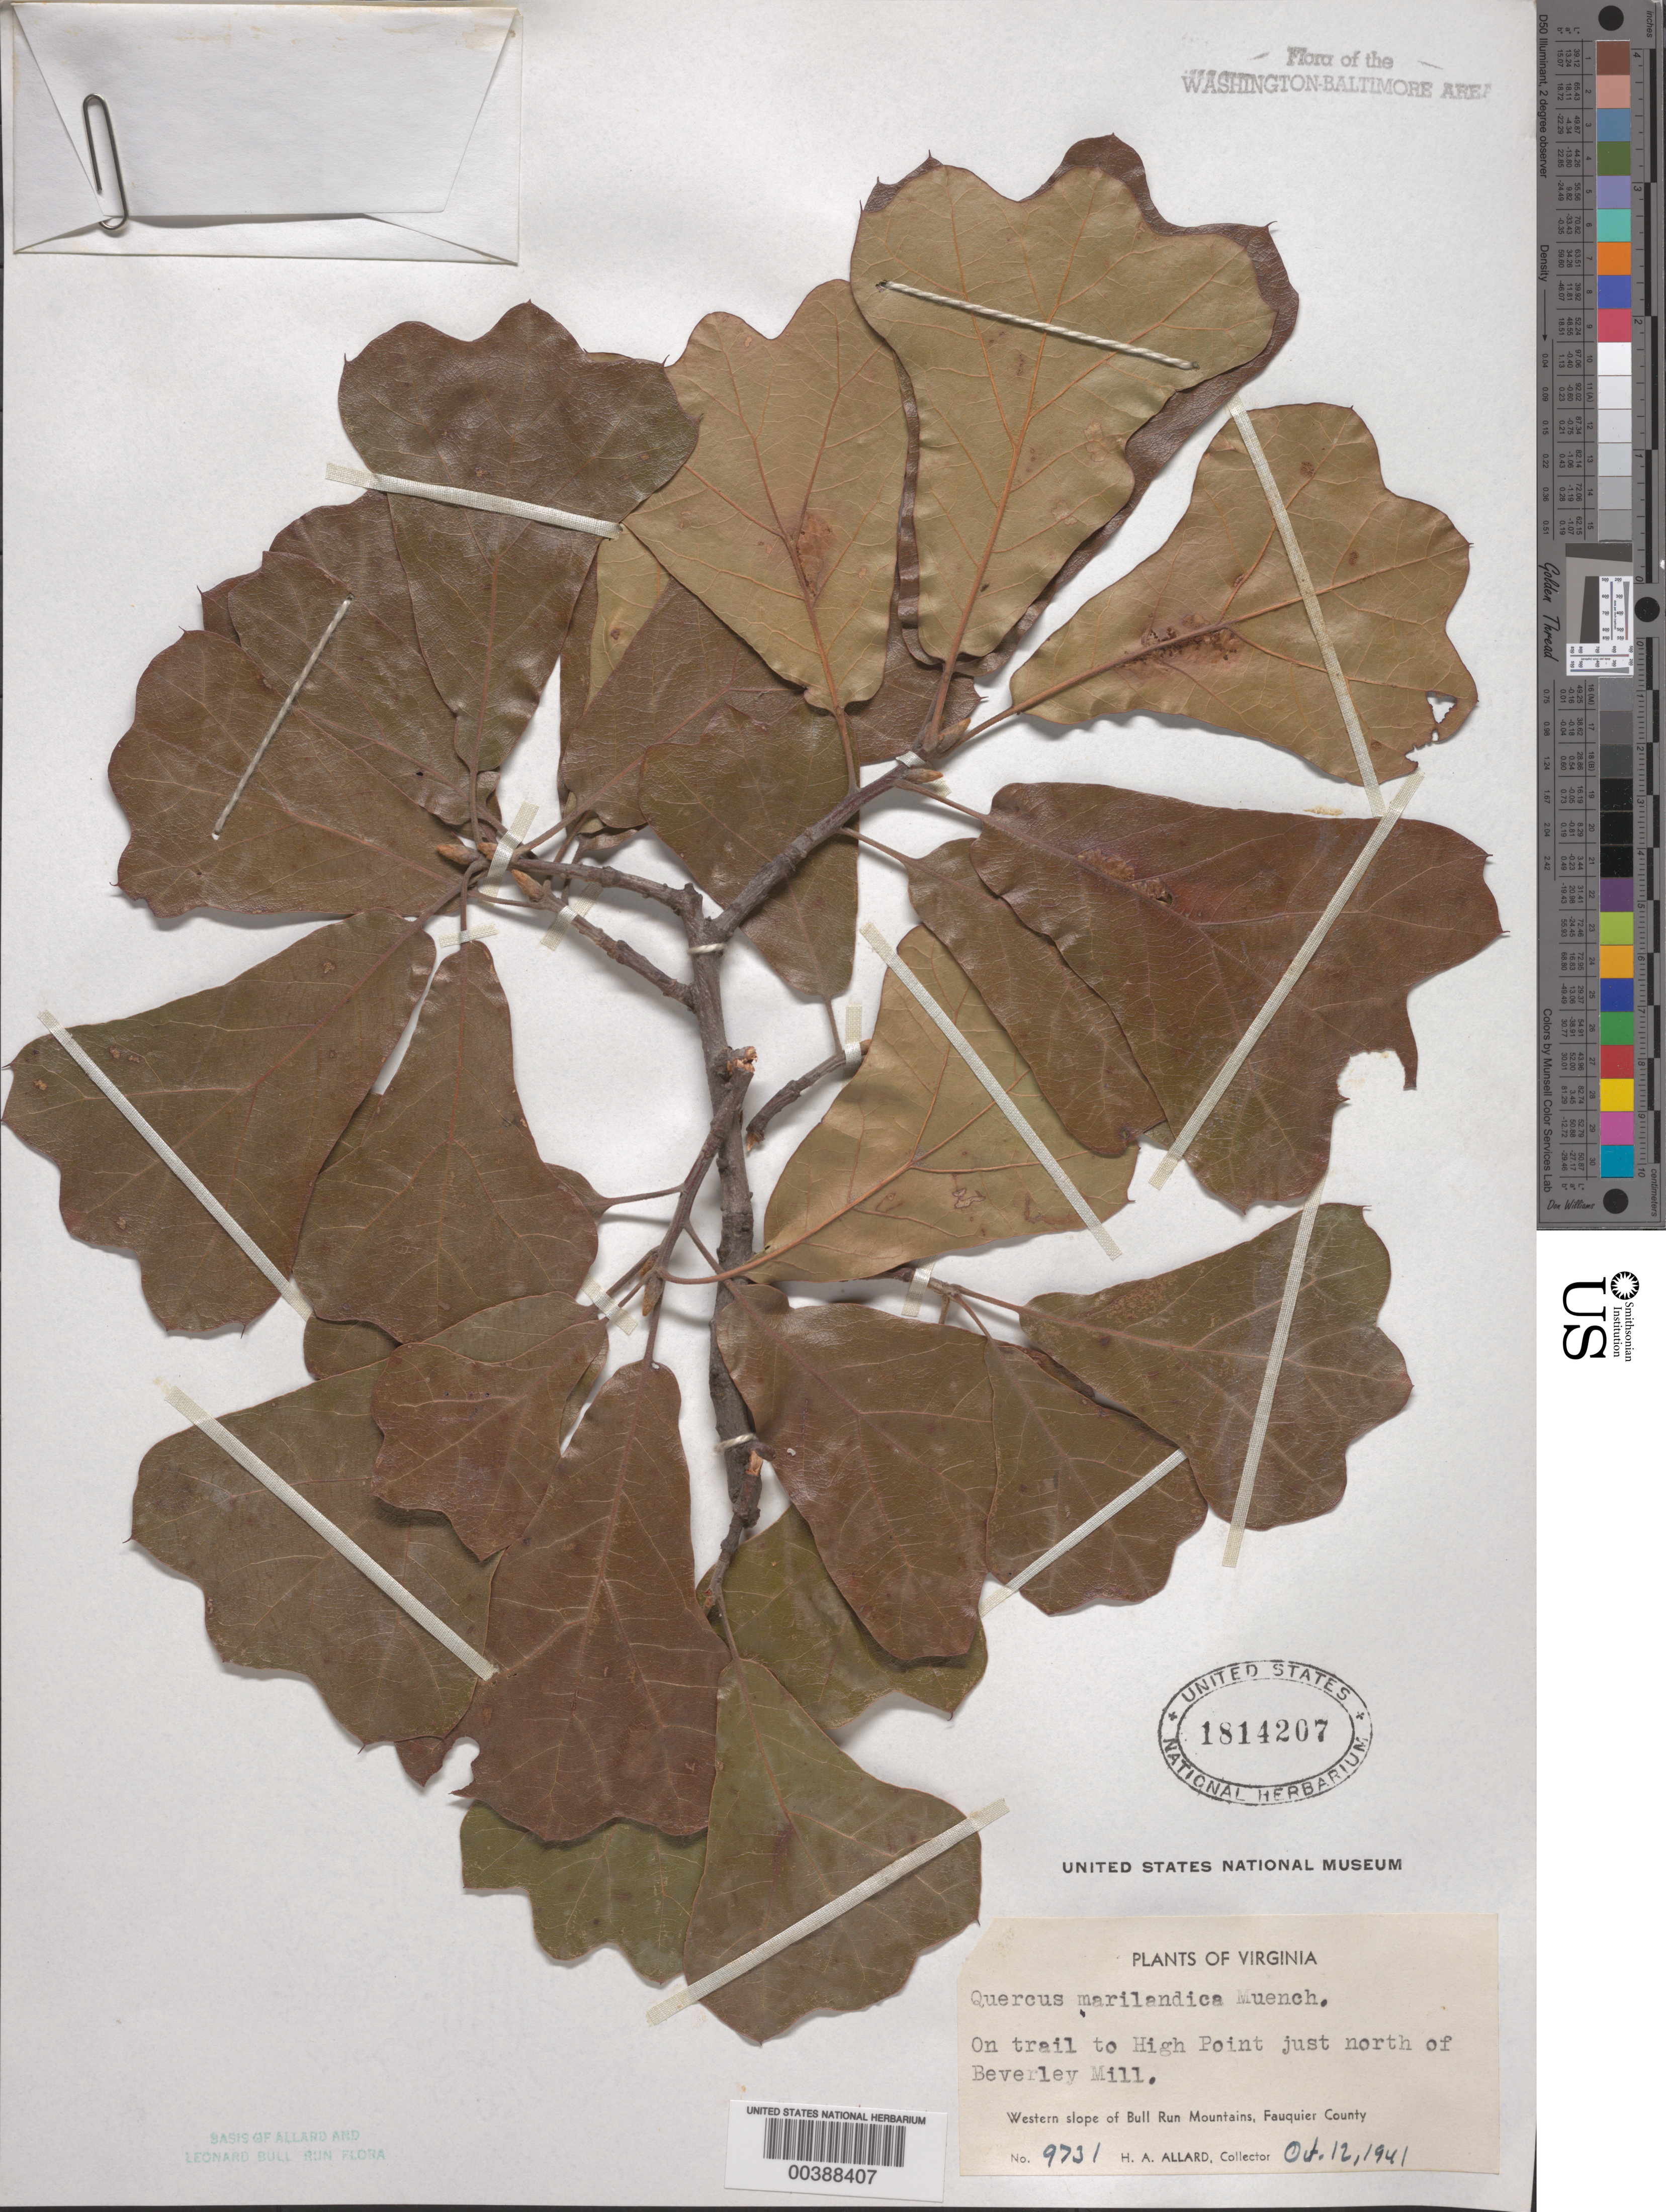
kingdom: Plantae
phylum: Tracheophyta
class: Magnoliopsida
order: Fagales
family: Fagaceae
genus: Quercus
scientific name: Quercus marilandica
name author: (L.) Münchh.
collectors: H. A. Allard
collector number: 9731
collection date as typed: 12 Oct 1941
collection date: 1941-10-12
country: United States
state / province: Virginia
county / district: Fauquier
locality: North of Beverley Mill, trail to High Point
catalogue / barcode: US 1814207